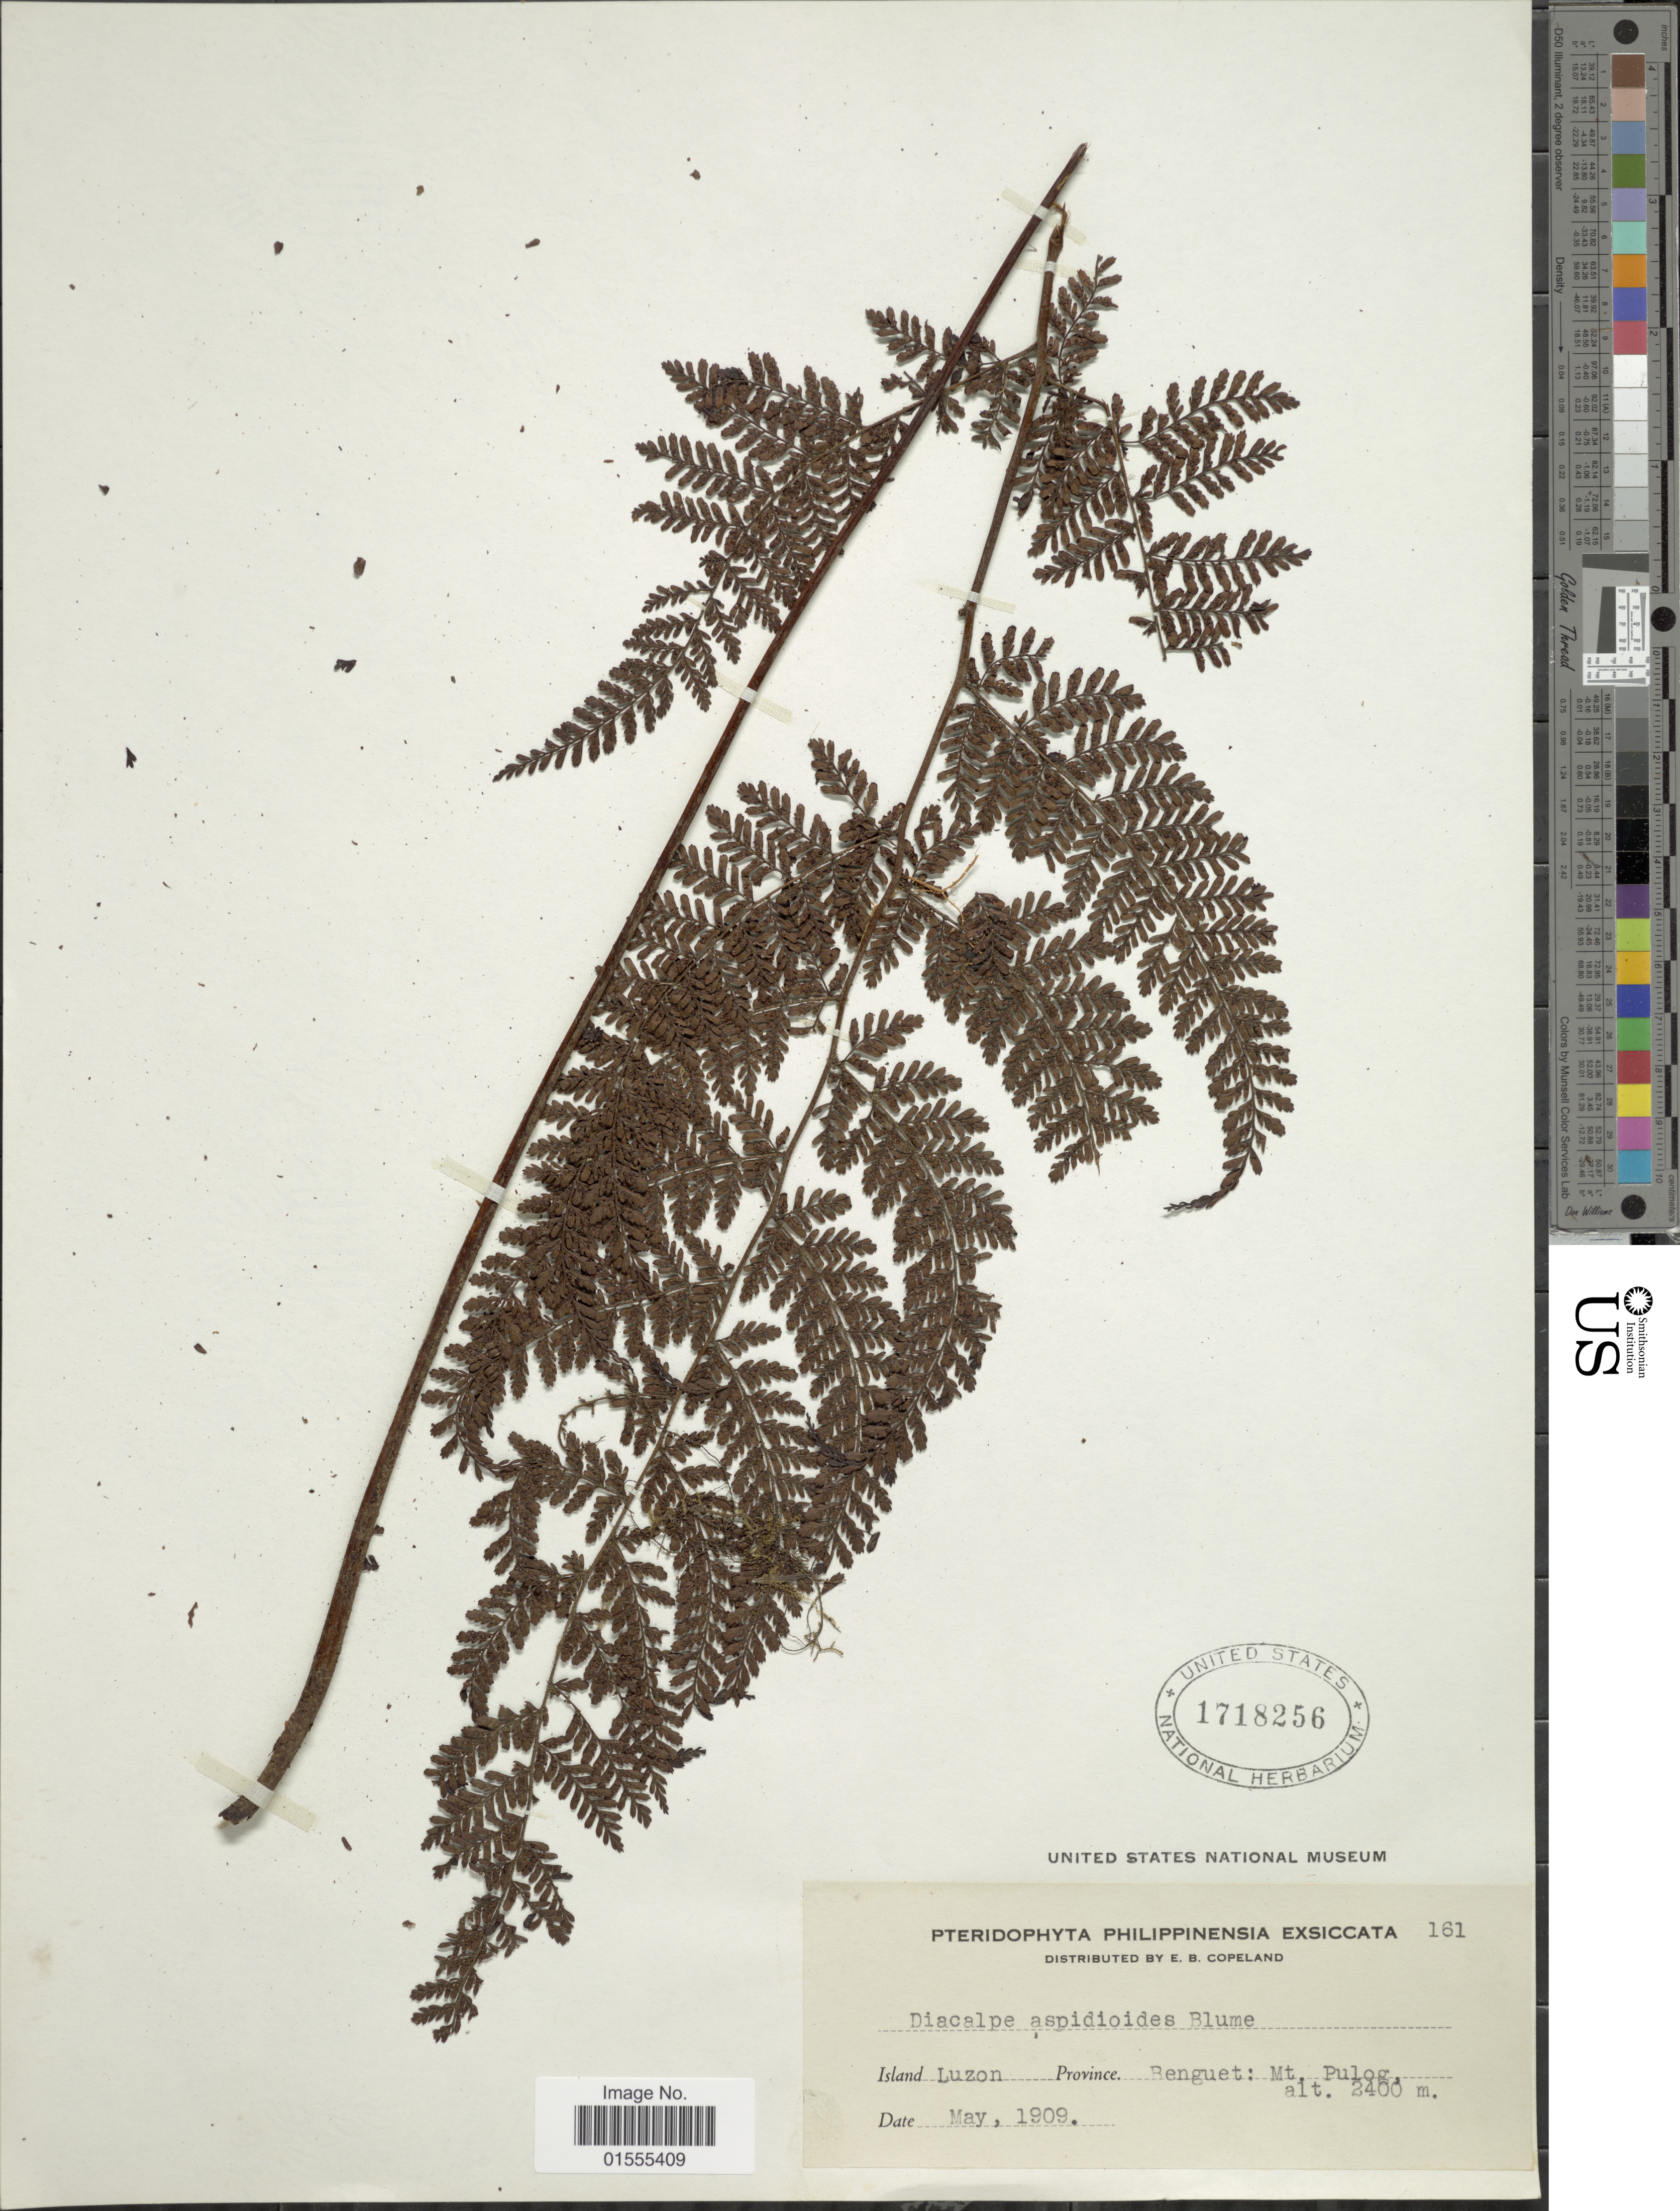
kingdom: Plantae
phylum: Tracheophyta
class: Polypodiopsida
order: Polypodiales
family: Dryopteridaceae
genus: Dryopteris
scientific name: Dryopteris pseudocaenopteris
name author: (Kunze) Li Bing Zhang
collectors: E. B. Copeland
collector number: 161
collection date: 1909-05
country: Philippines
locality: Island Luzon, Province Beguett: Mt Pulog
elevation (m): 2400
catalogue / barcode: US 1718256